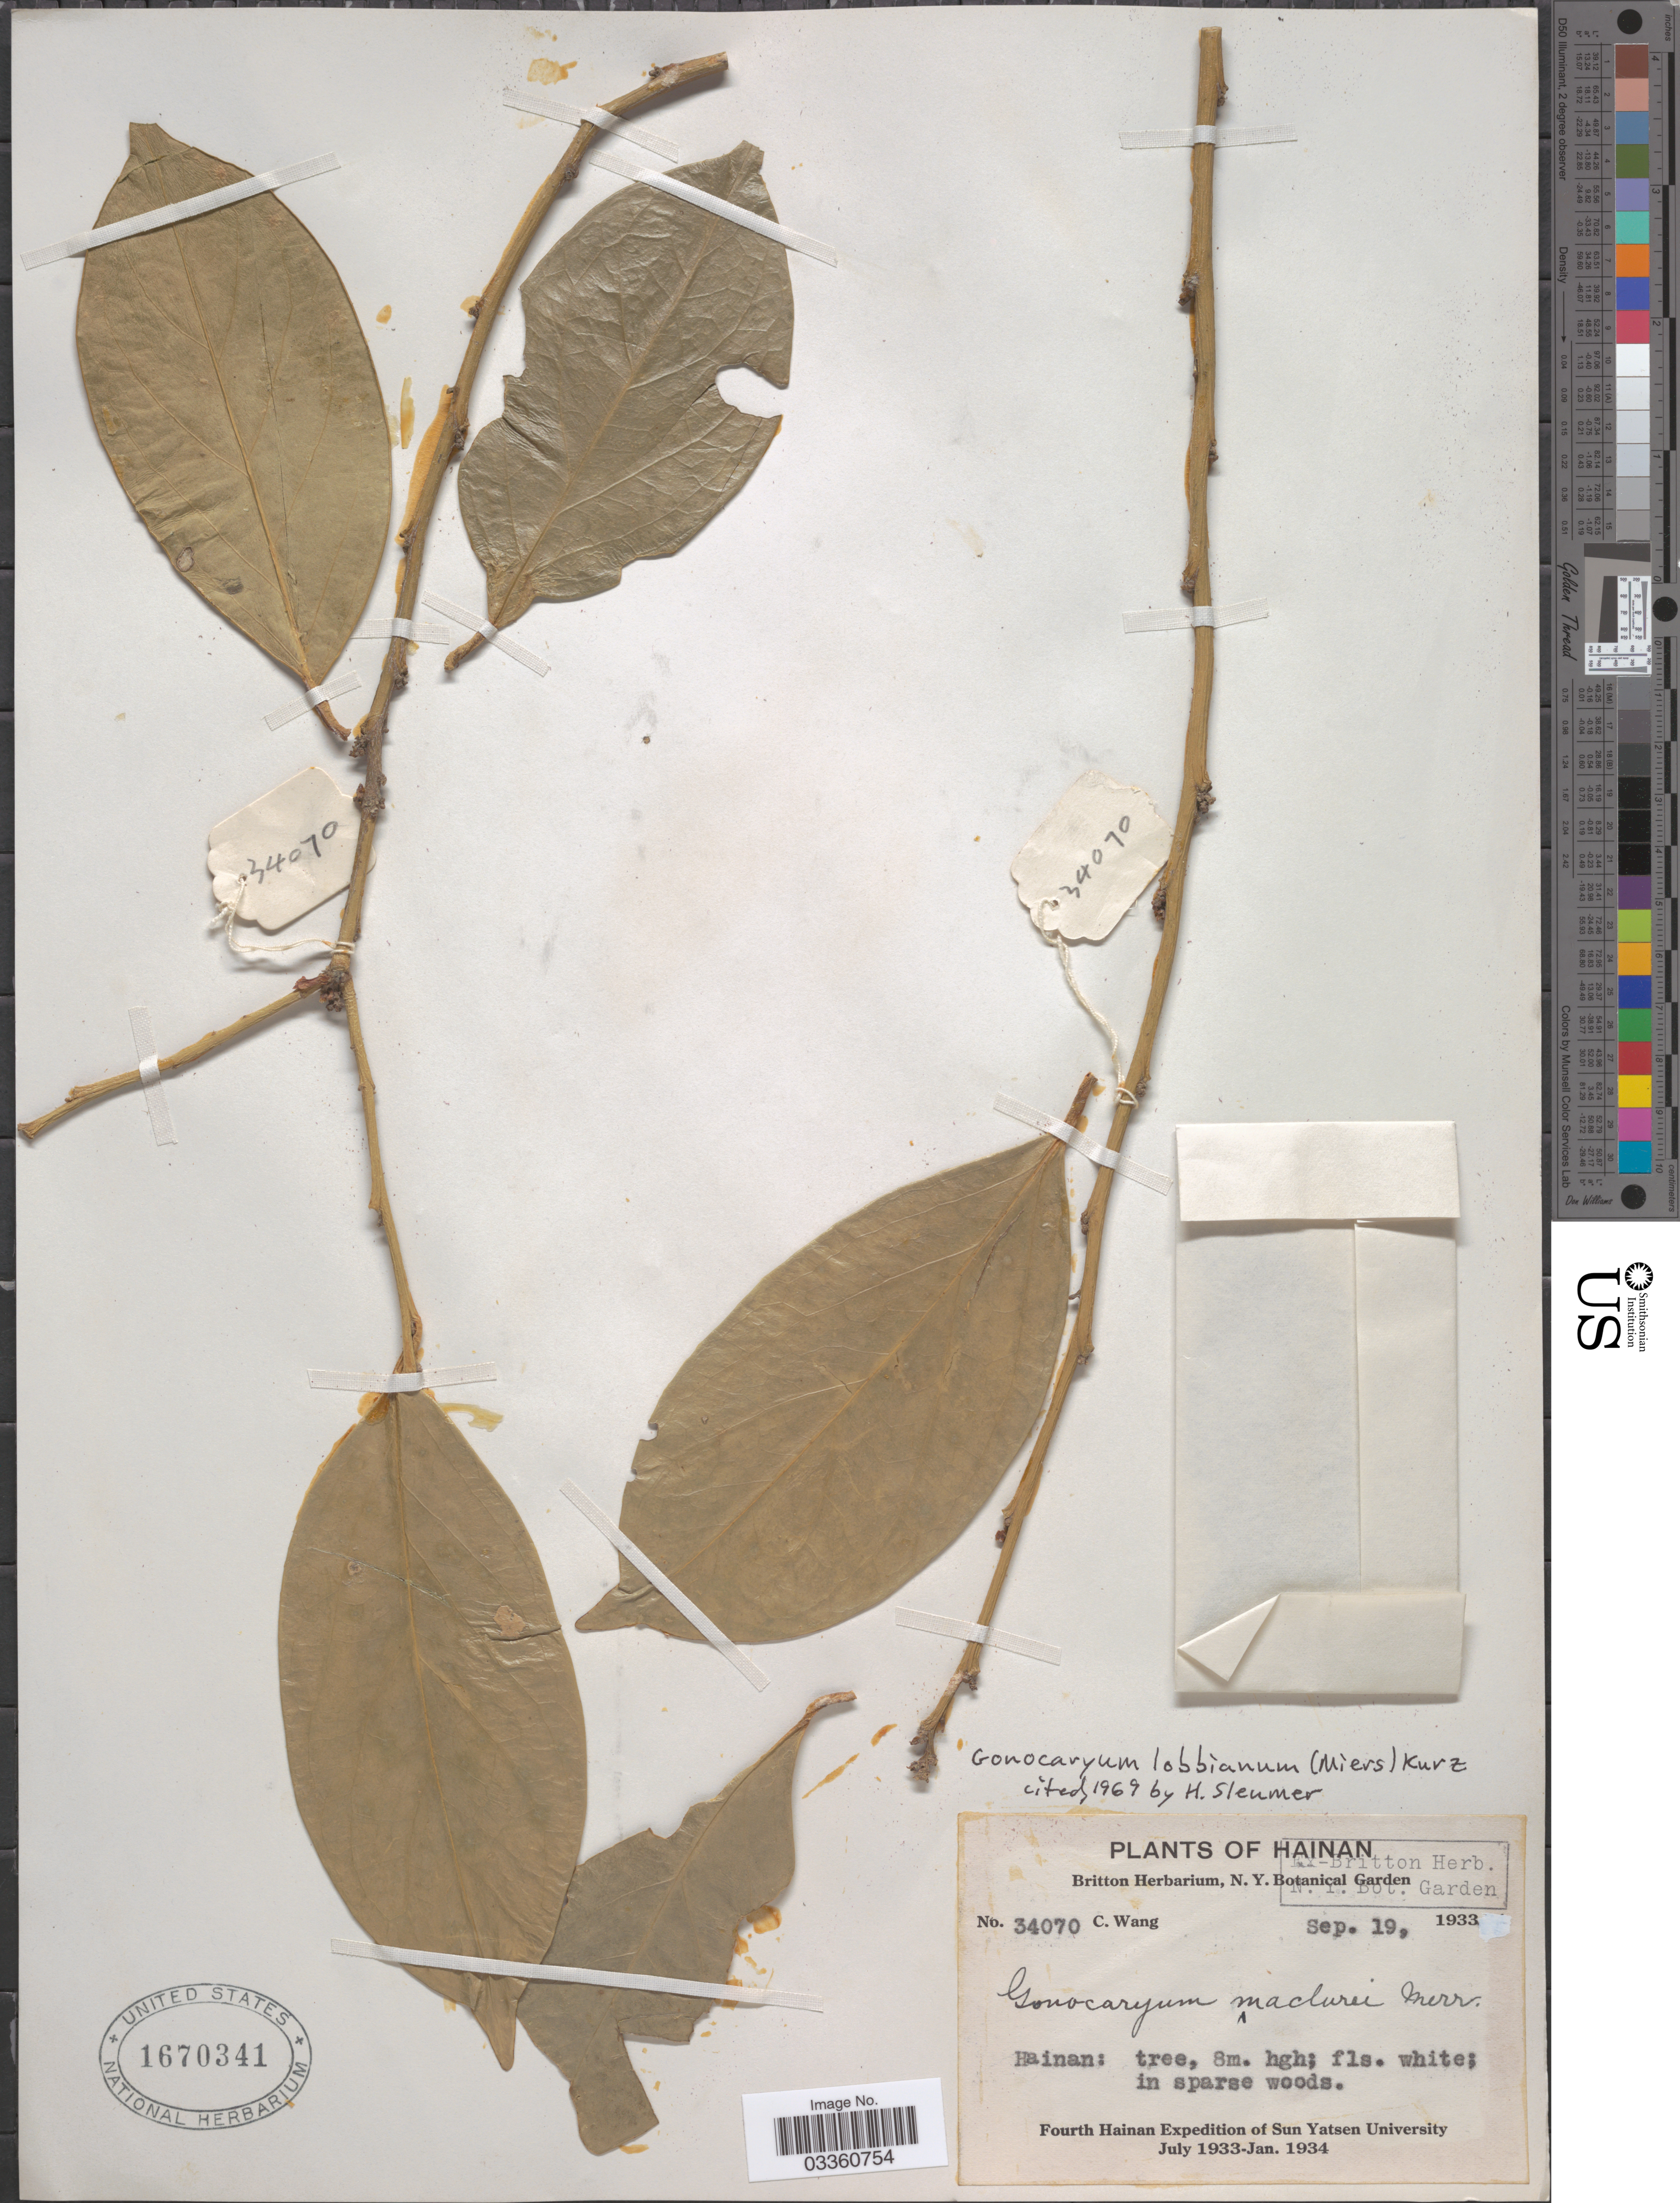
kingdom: Plantae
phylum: Tracheophyta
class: Magnoliopsida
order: Cardiopteridales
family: Cardiopteridaceae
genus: Gonocaryum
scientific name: Gonocaryum lobbianum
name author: (Kurz) Miers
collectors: C. Wang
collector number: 34070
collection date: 1933-09-19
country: China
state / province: Hainan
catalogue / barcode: US 1670341